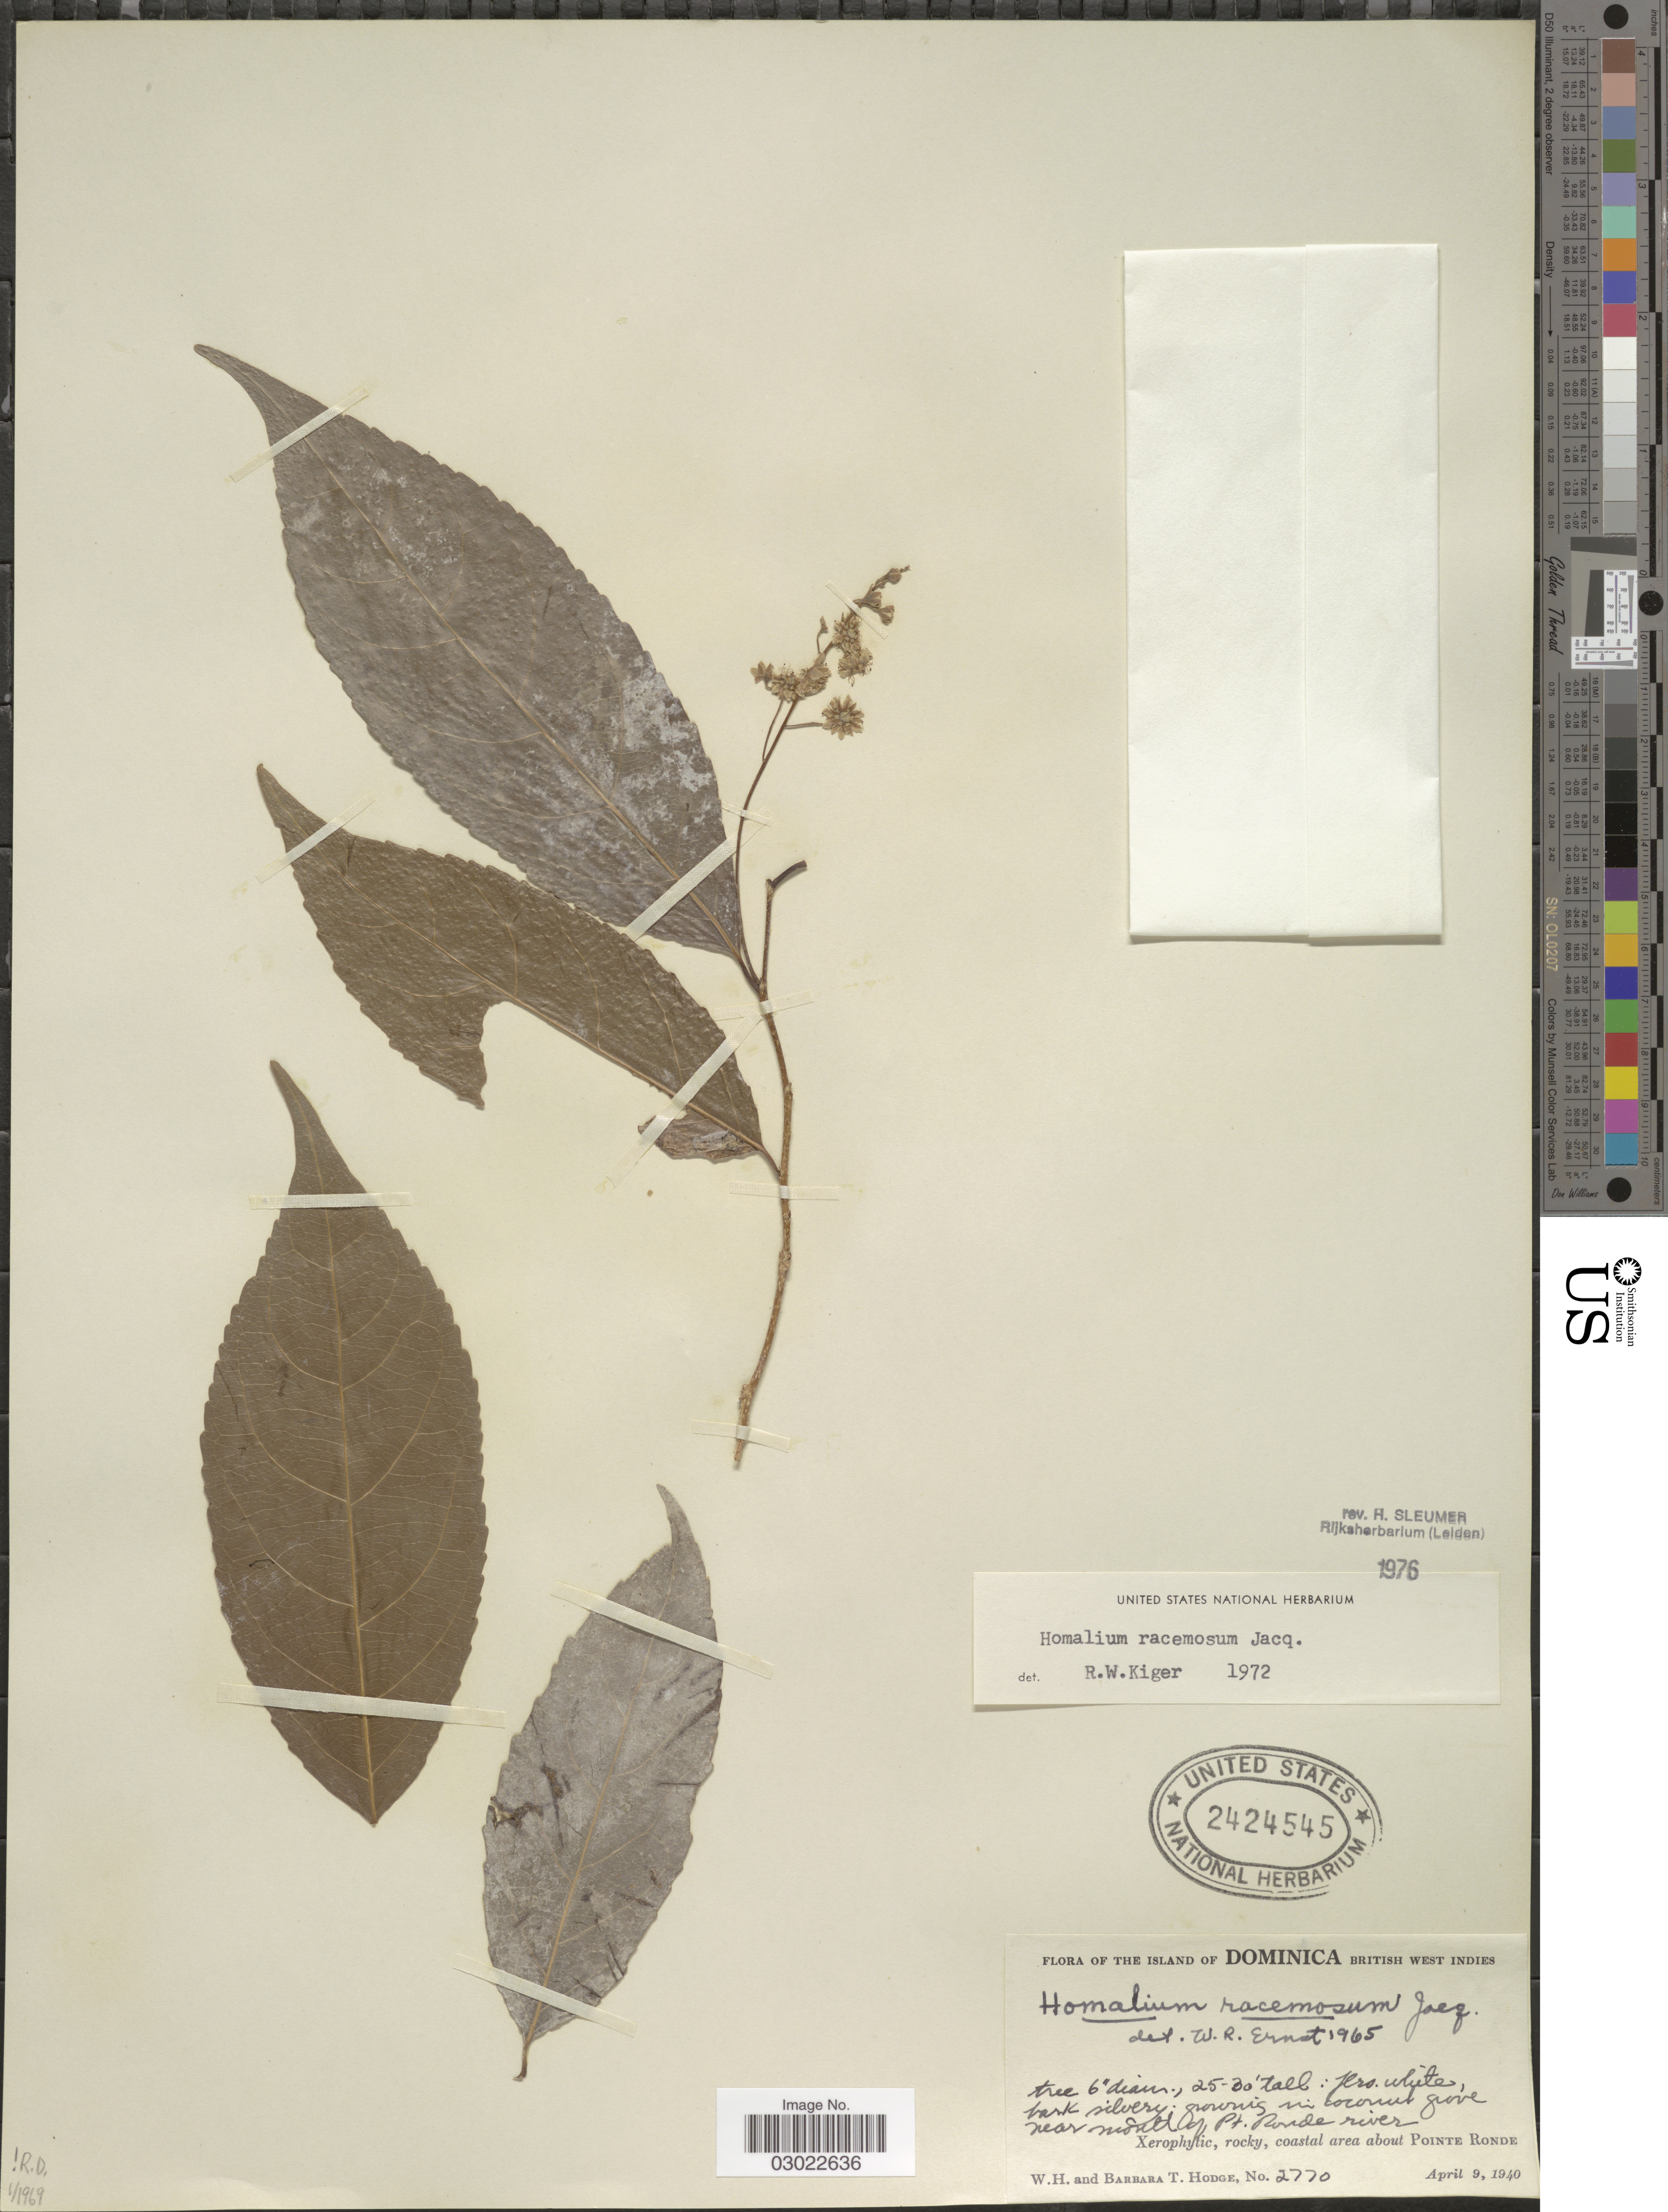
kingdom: Plantae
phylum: Tracheophyta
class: Magnoliopsida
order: Malpighiales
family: Salicaceae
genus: Homalium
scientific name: Homalium racemosum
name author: Jacq.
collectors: W. Hodge & B. Hodge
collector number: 2770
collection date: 1940-04-09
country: Dominica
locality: The Island of Dominica British West Indies, growing in coconut grove near mouth of Pt. Ronde river. Xerophytic, rocky, coastal area about Pointe Ronde.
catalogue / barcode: US 2424545